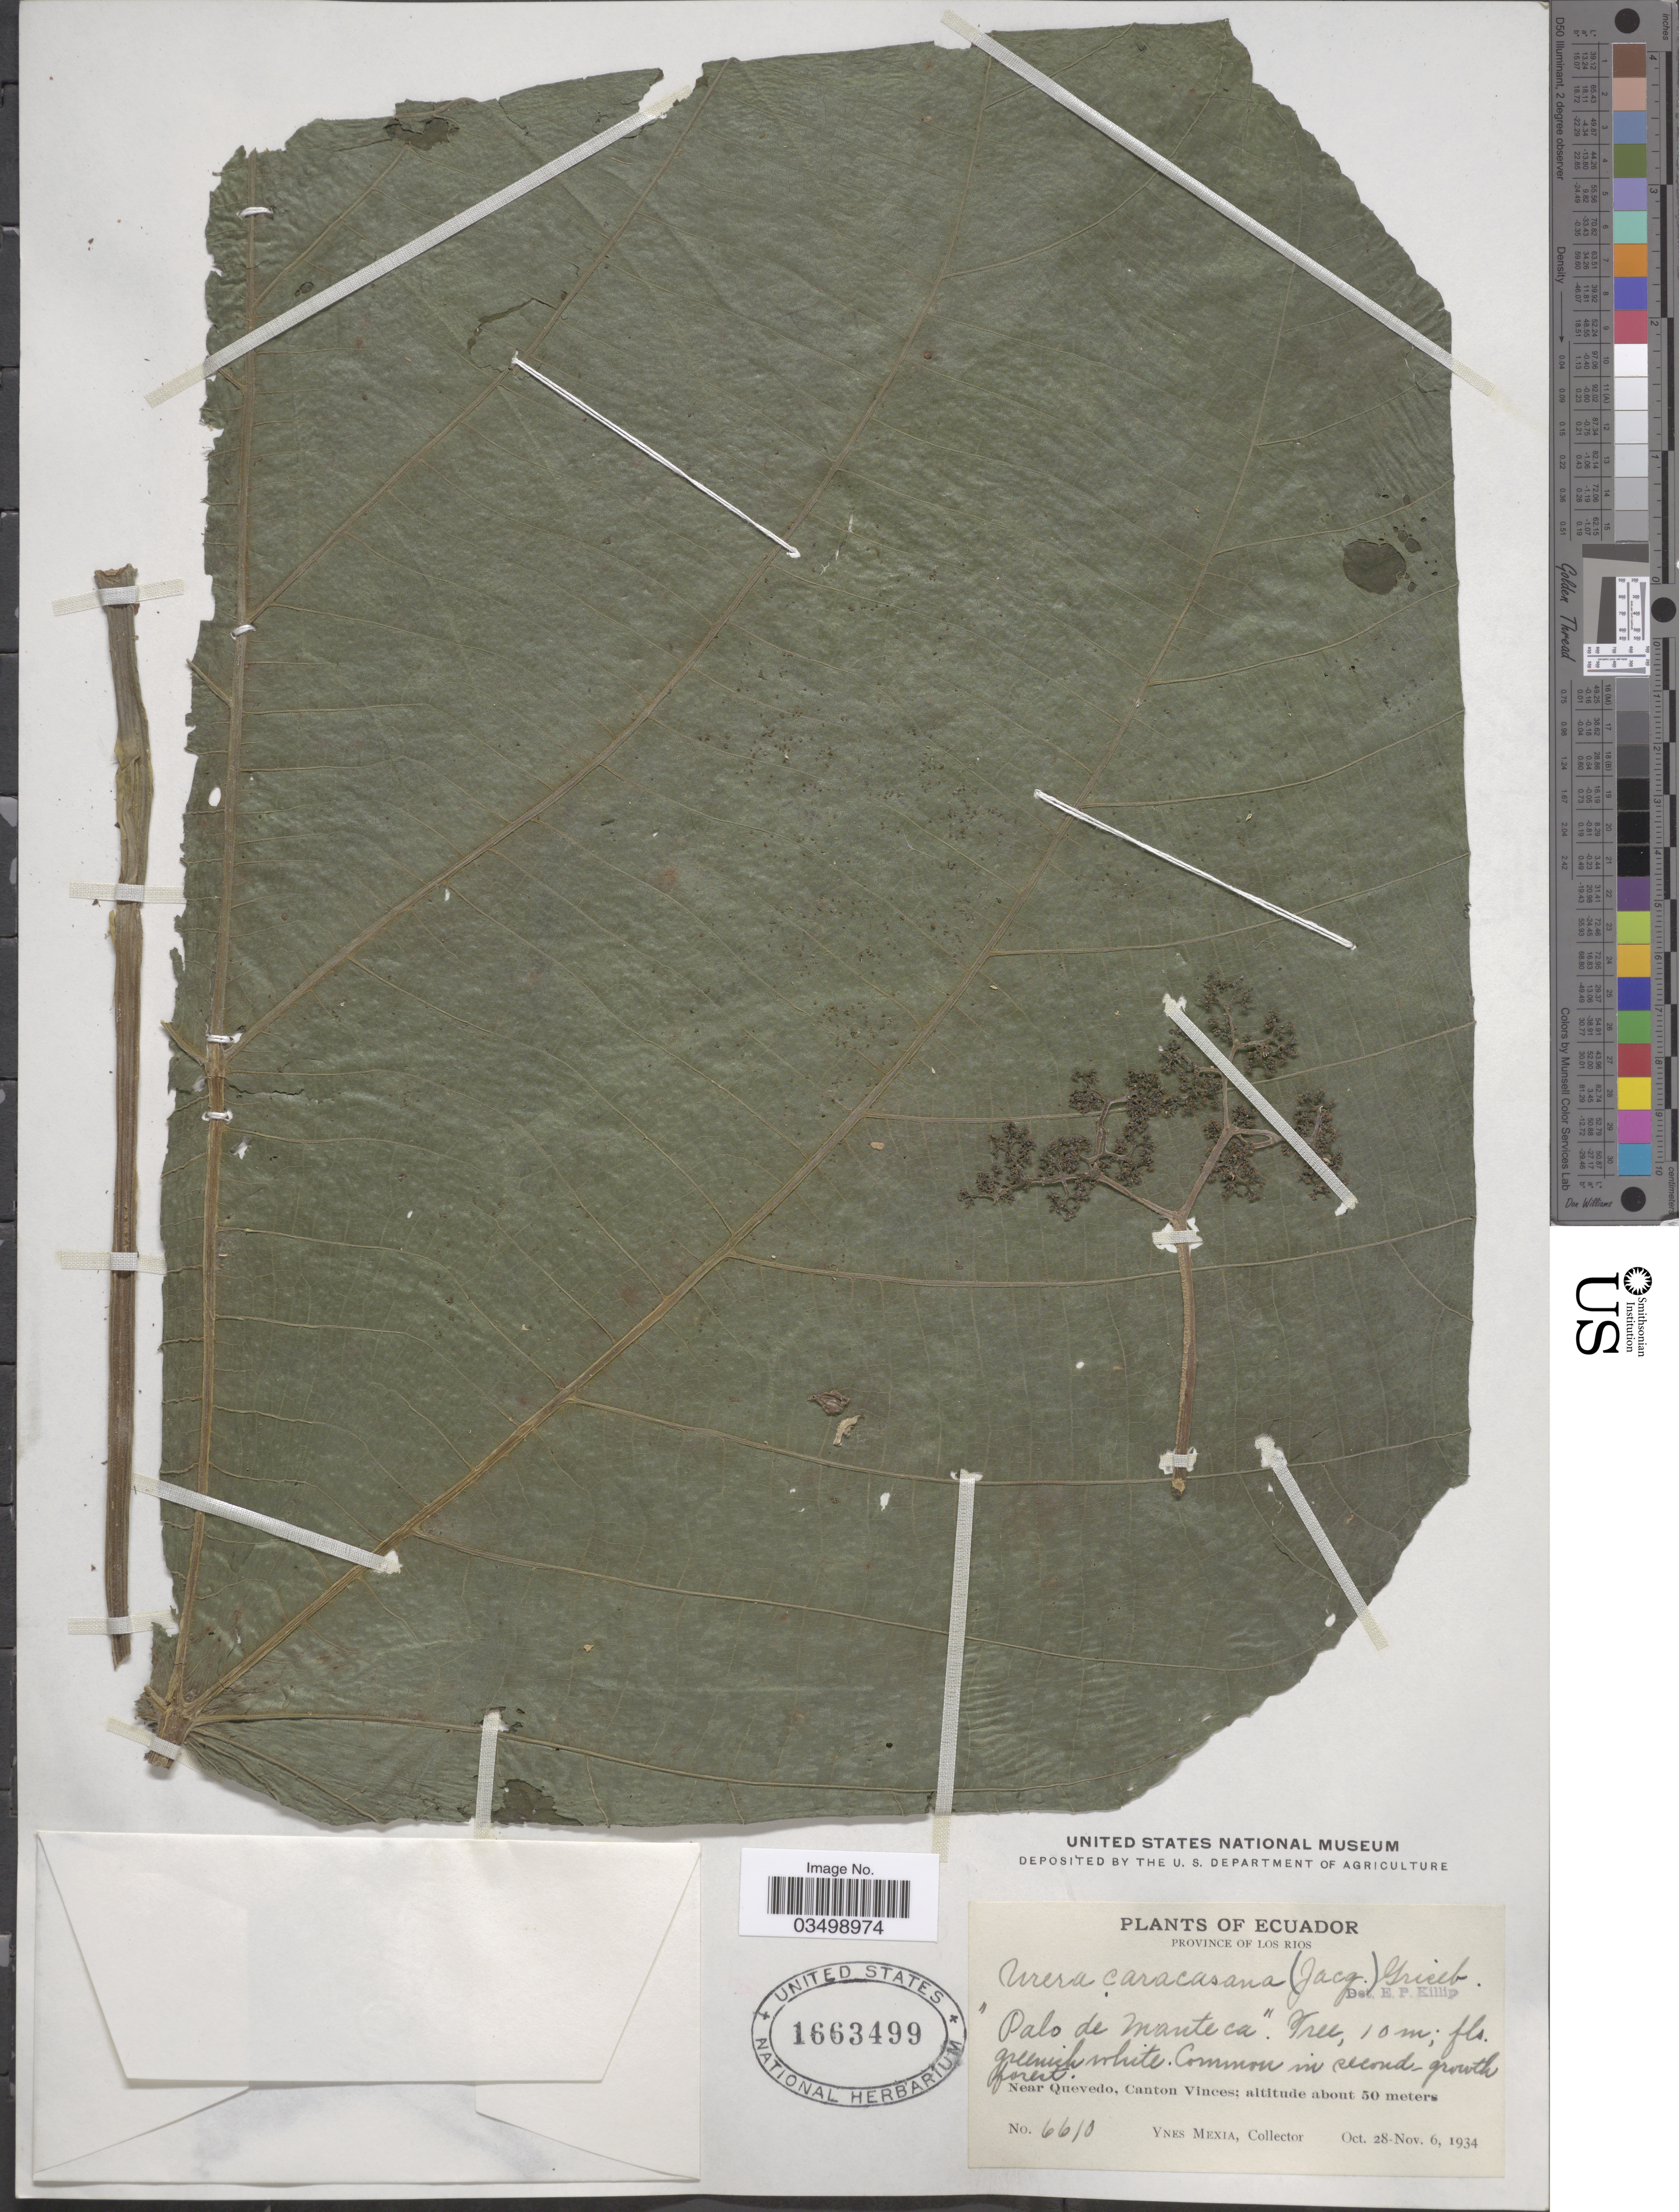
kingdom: Plantae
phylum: Tracheophyta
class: Magnoliopsida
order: Rosales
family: Urticaceae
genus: Urera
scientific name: Urera caracasana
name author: (Jacq.) Gaudich. ex Griseb.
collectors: Y. Mexia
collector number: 6610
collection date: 1934-10-28/1934-11-06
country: Ecuador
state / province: Los Ríos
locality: Near Quevedo, Canton Vinces.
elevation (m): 50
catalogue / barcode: US 1663499